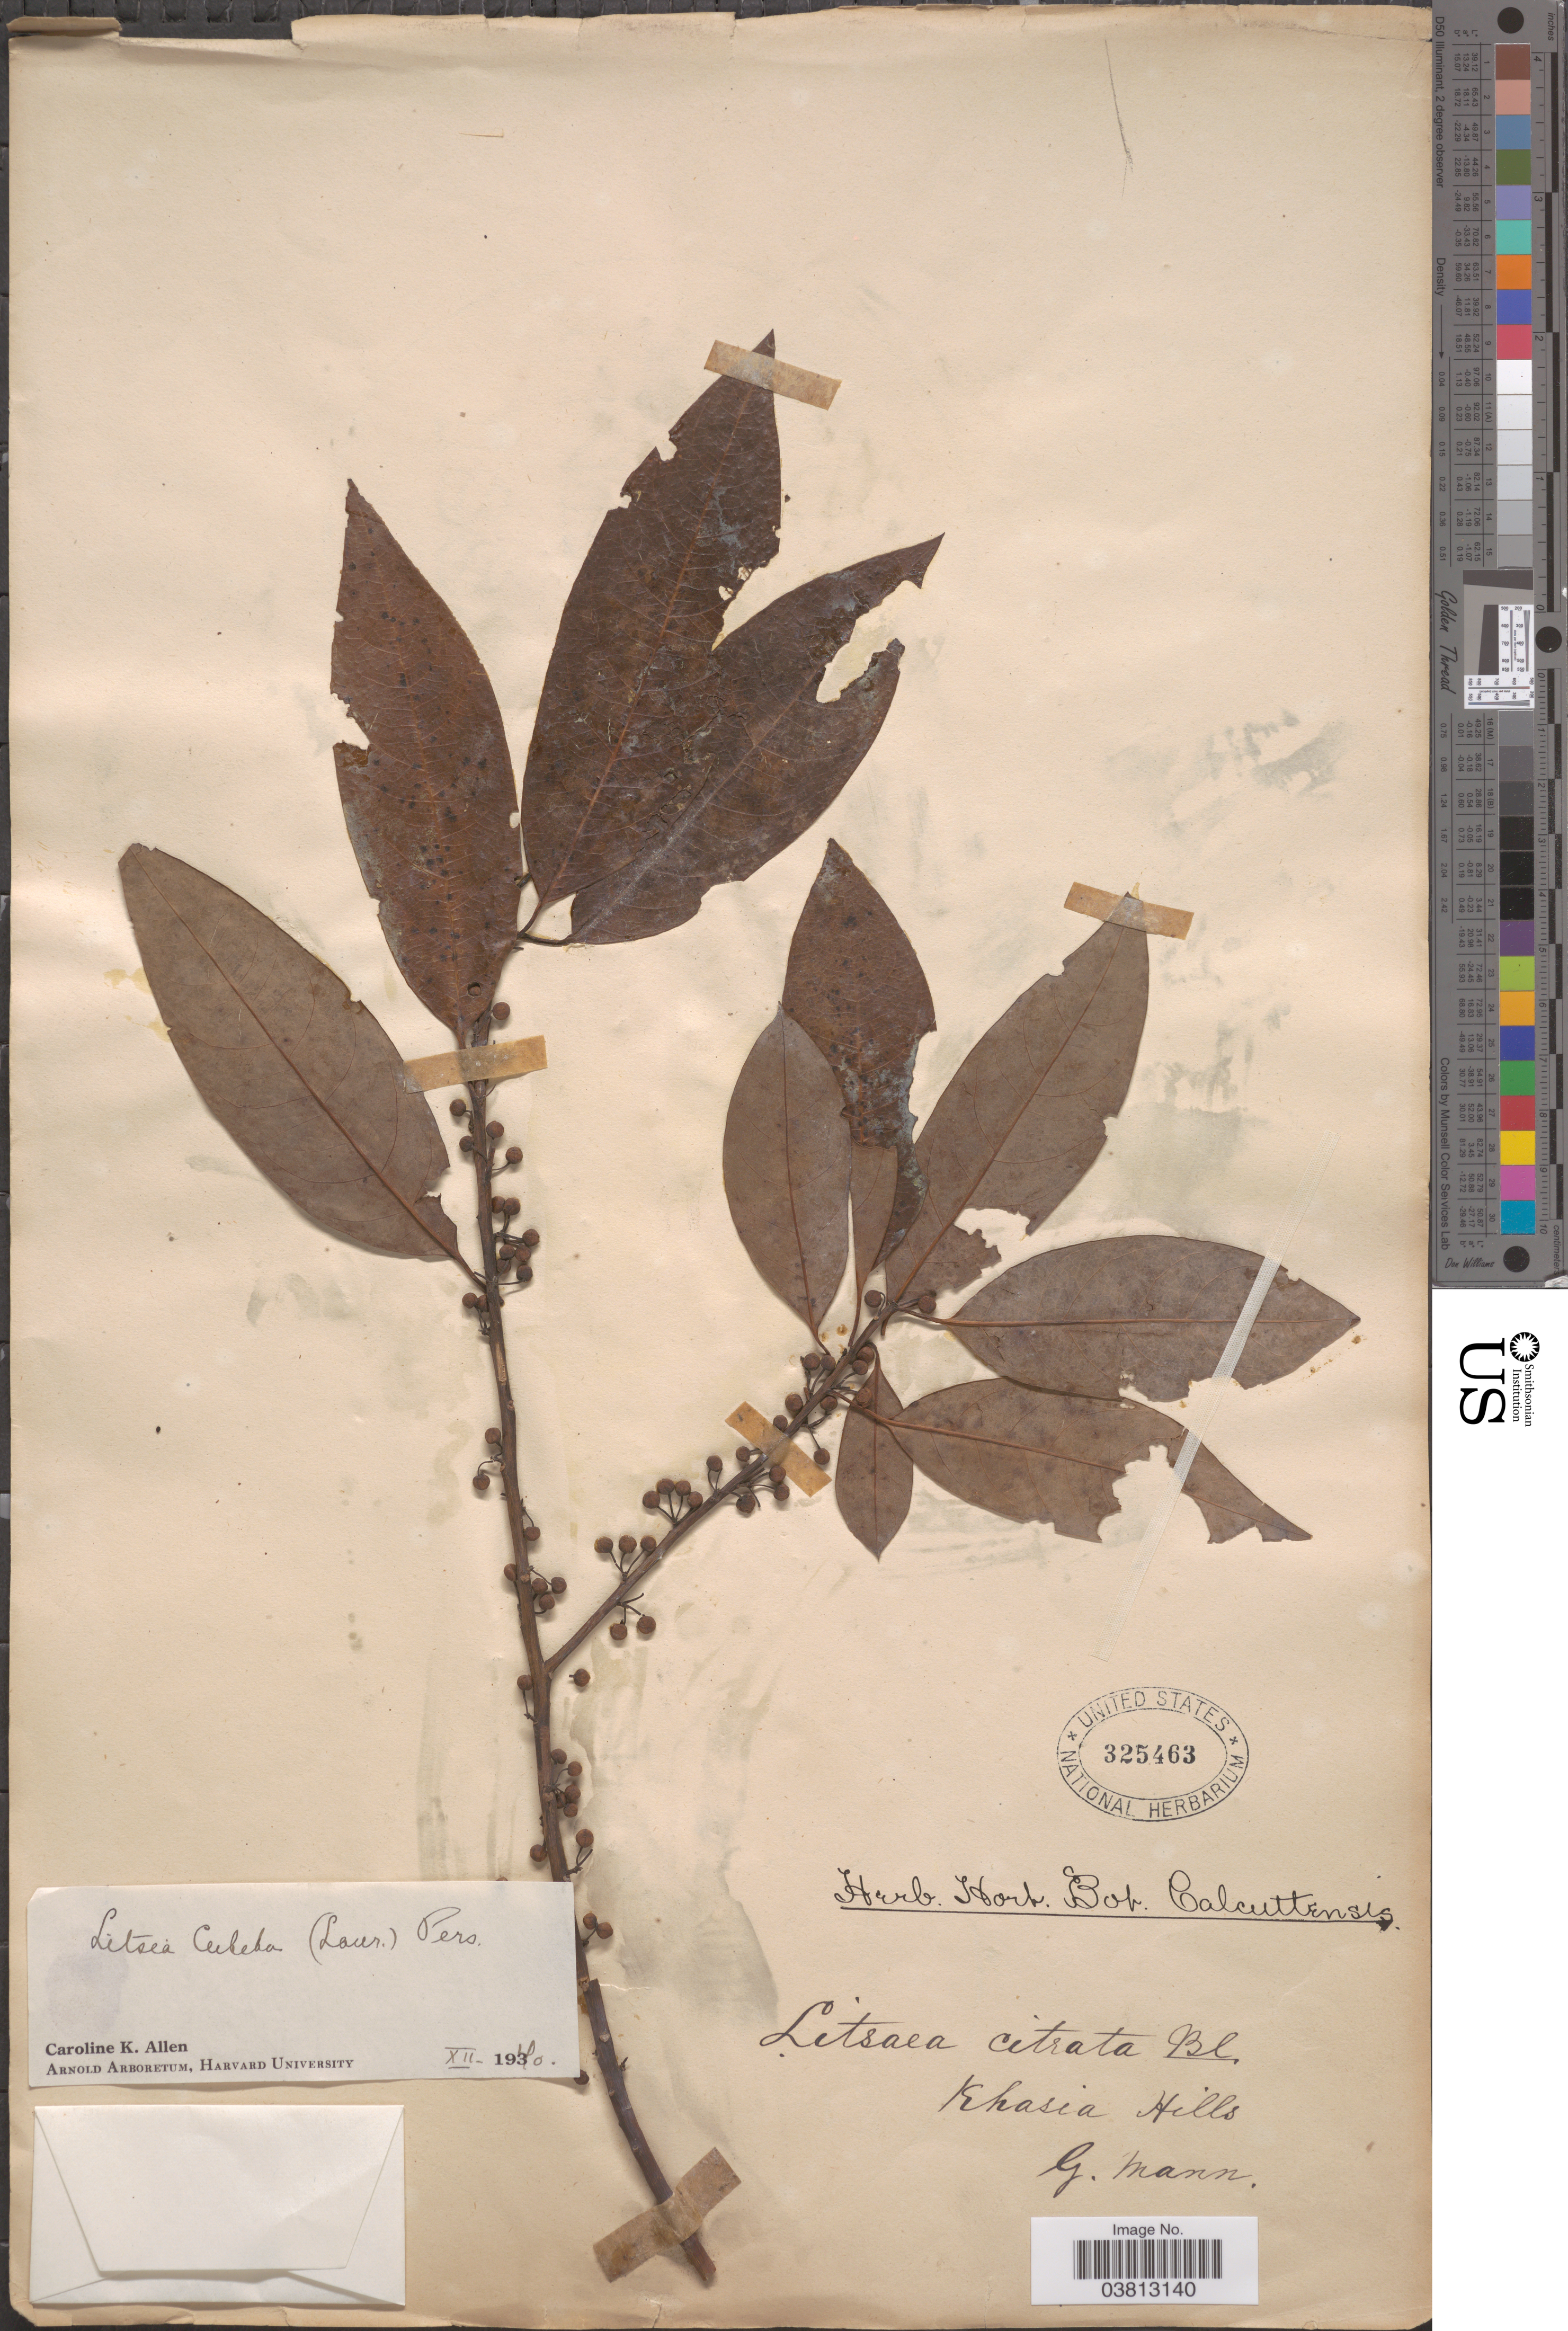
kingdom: Plantae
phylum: Tracheophyta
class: Magnoliopsida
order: Laurales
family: Lauraceae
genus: Litsea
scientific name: Litsea cubeba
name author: (Lour.) Pers.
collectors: G. Mann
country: India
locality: Khasia, hills.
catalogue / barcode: US 325463